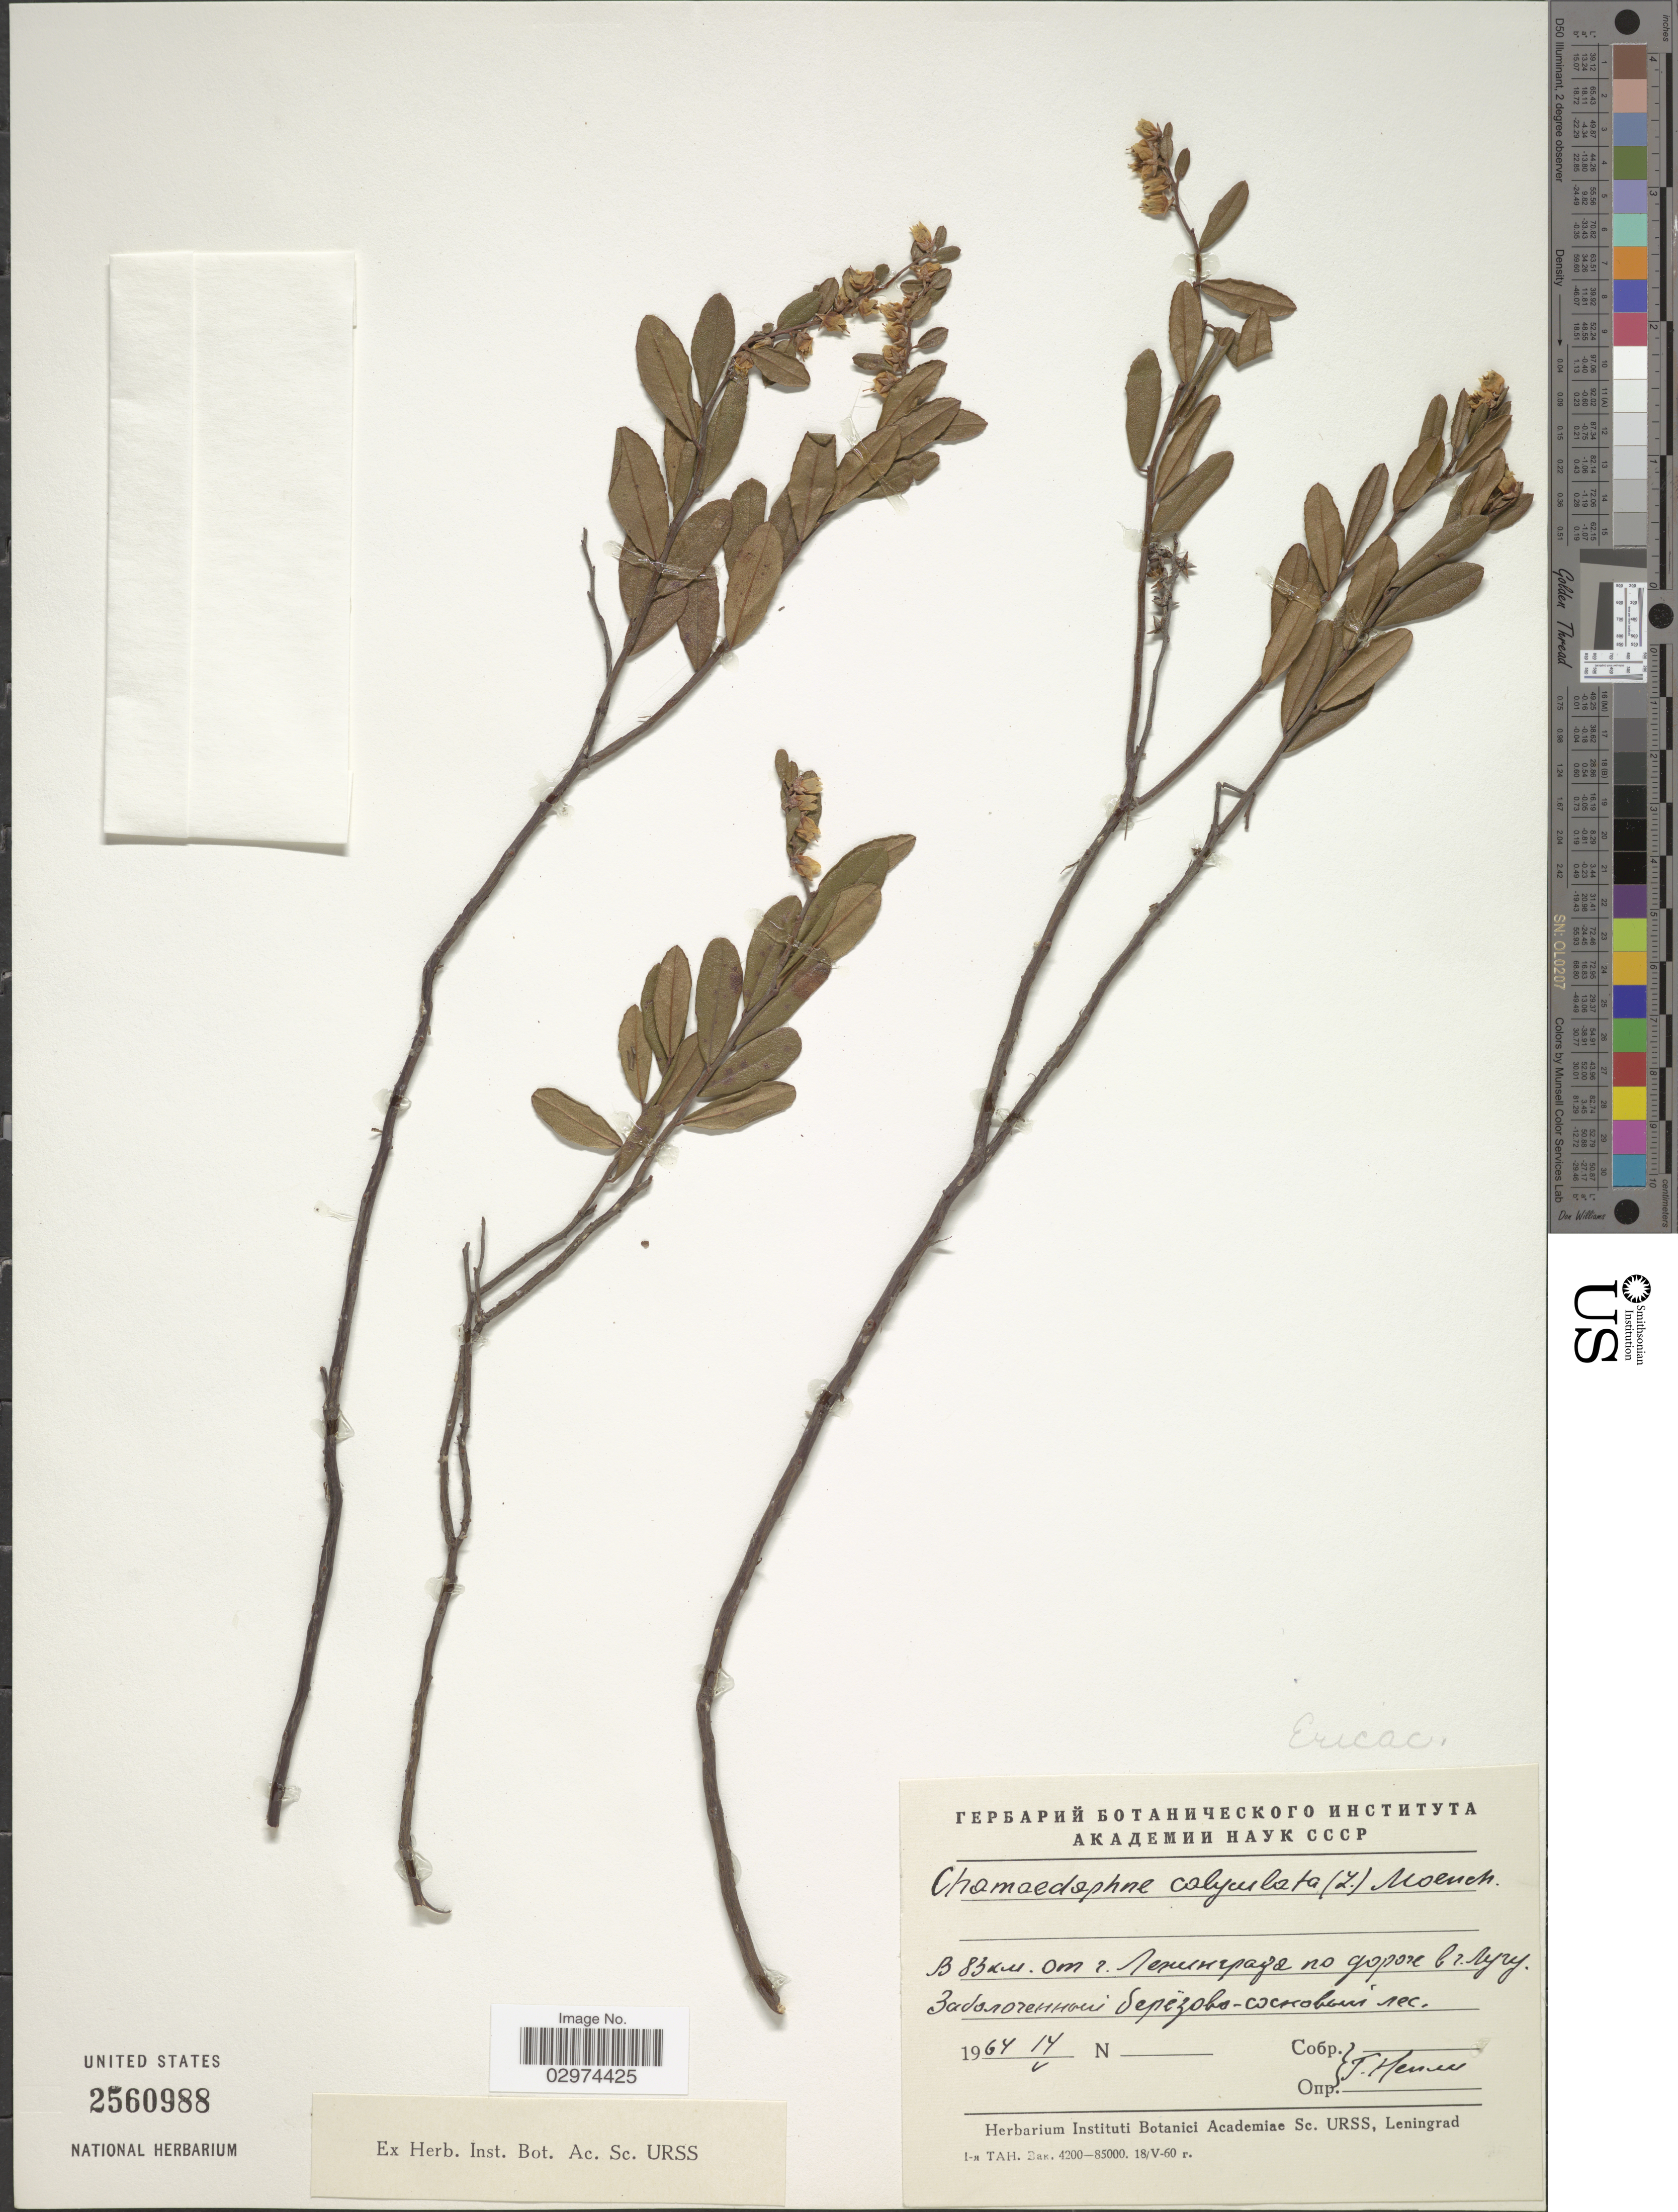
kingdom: Plantae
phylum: Tracheophyta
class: Magnoliopsida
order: Ericales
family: Ericaceae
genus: Chamaedaphne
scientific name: Chamaedaphne calyculata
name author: (L.) Moench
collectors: G. Nepli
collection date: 1964-05-14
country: Russian Federation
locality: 83 km from St. Petersburg on the road to Luga.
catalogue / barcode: US 2560988